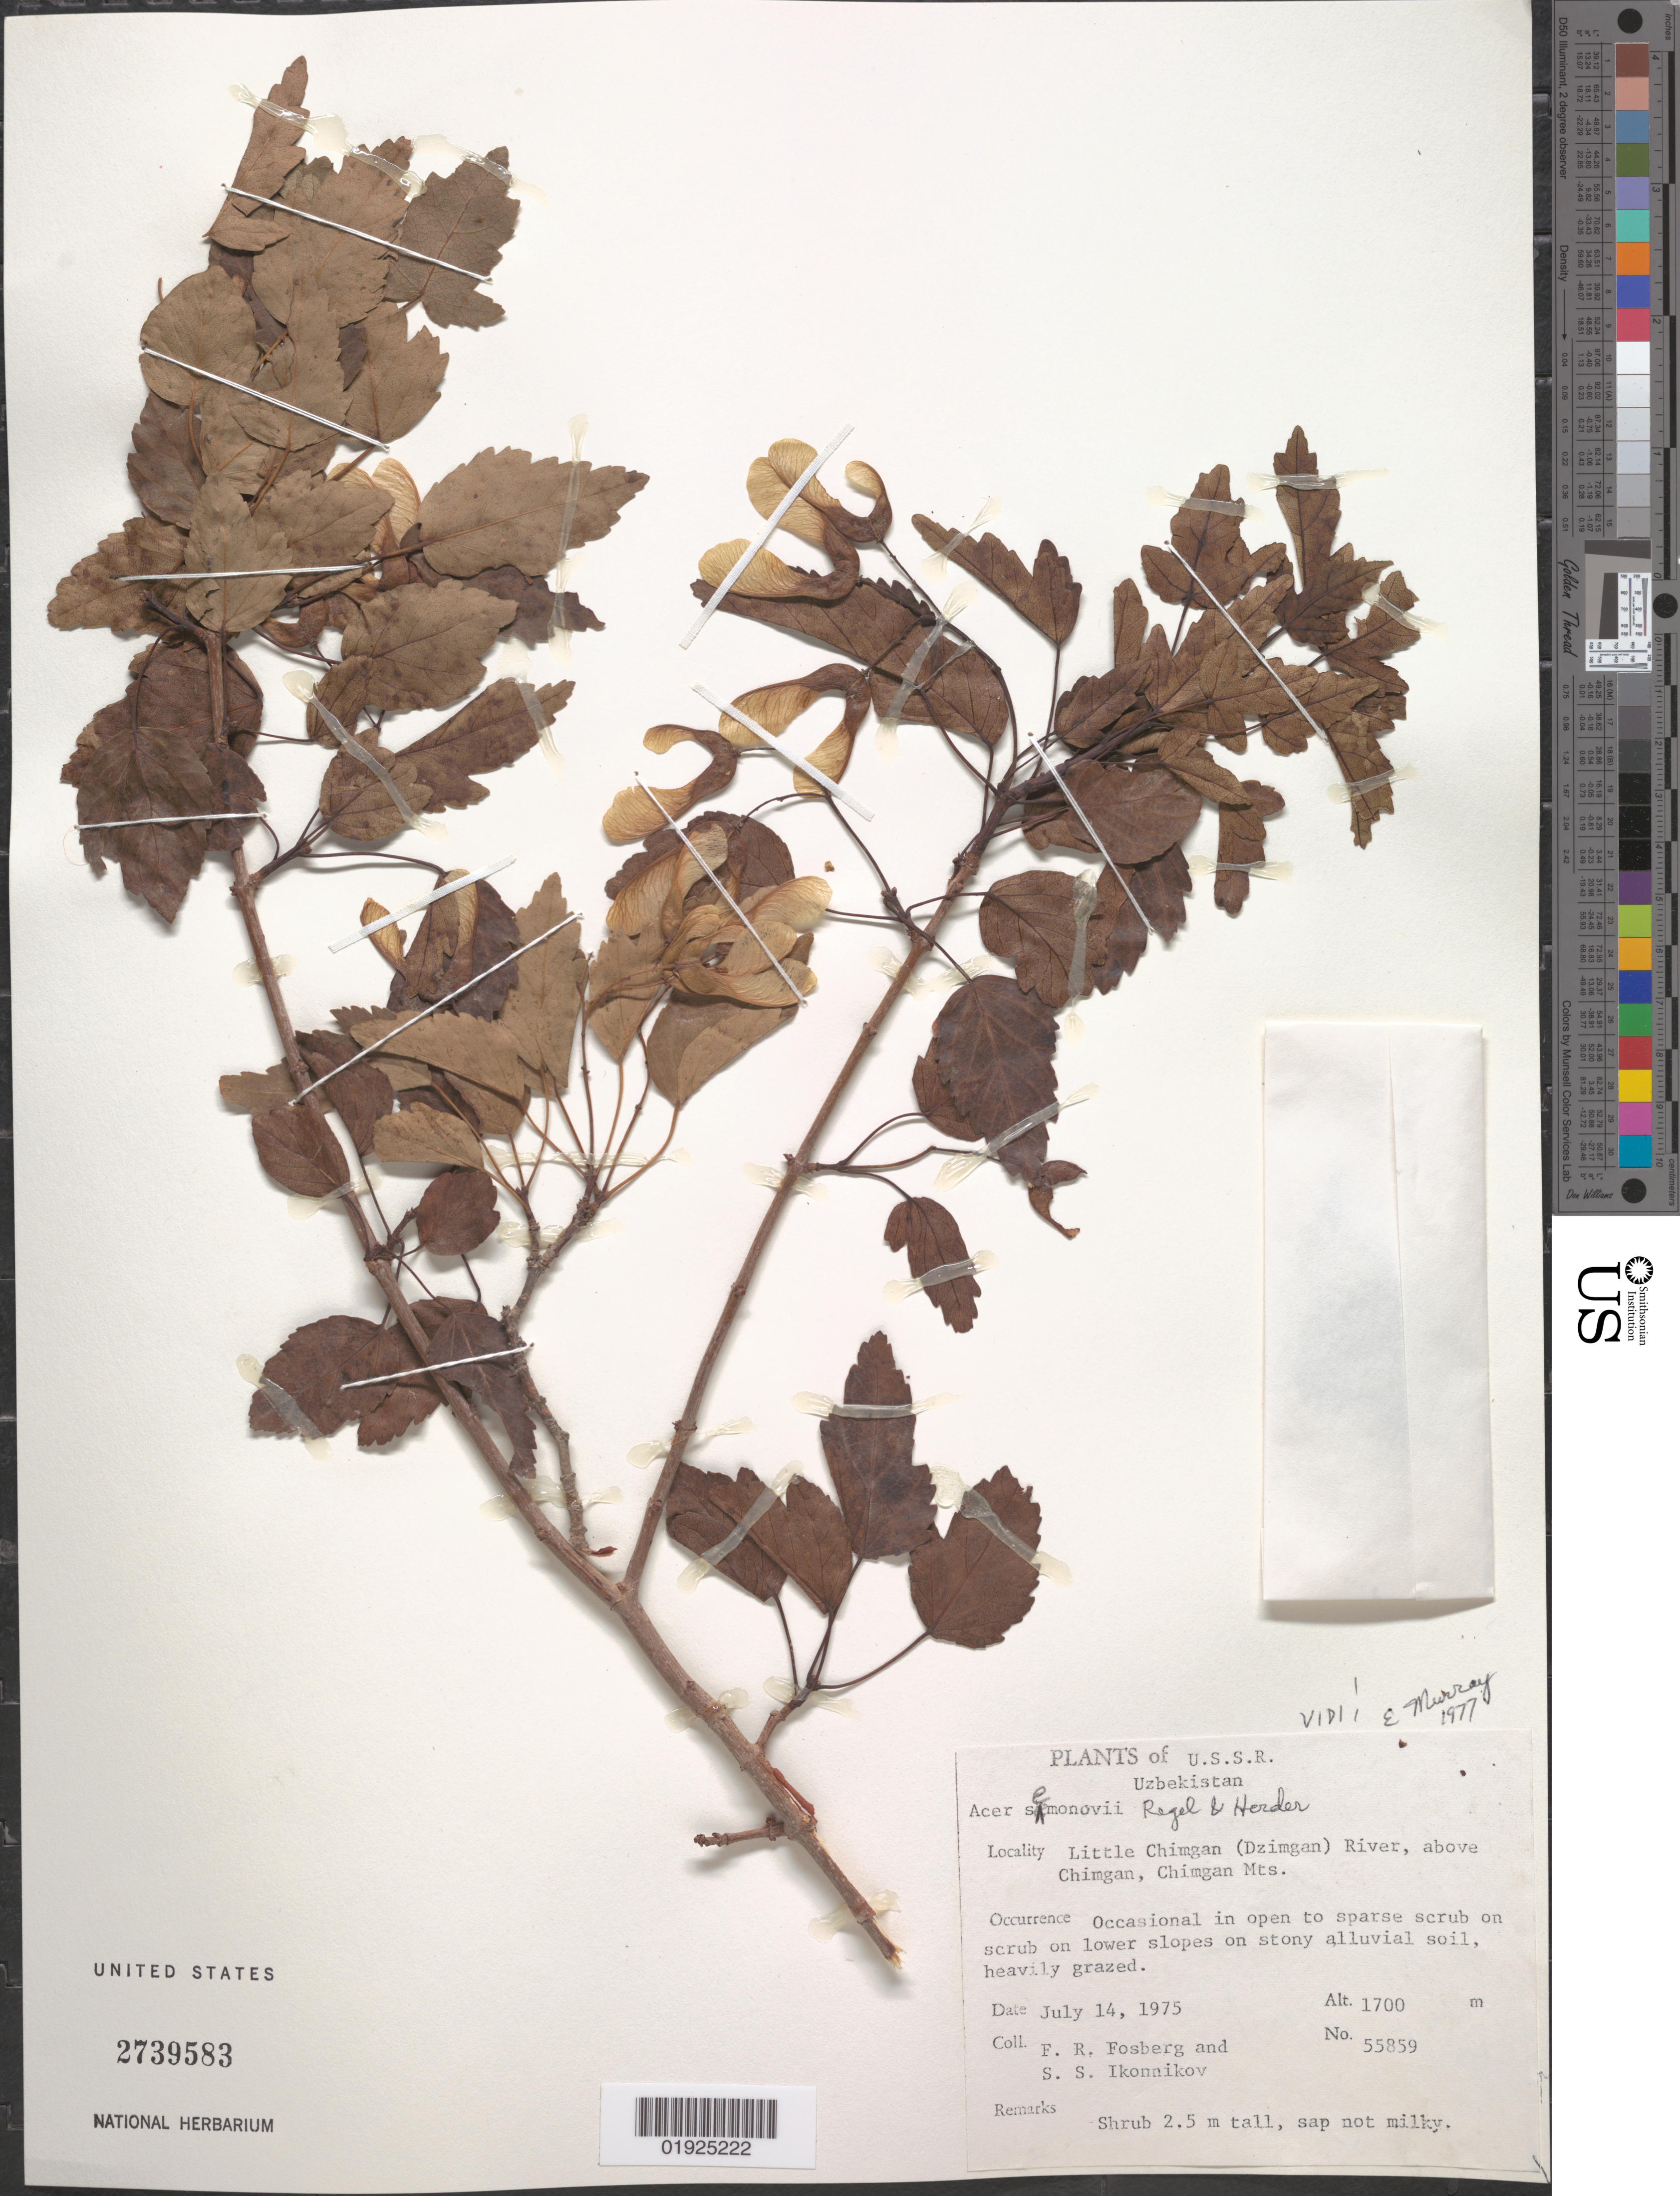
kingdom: Plantae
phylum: Tracheophyta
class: Magnoliopsida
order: Sapindales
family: Sapindaceae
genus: Acer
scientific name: Acer semenovii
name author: Regel & Herder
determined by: Murray, Edward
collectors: F. R. Fosberg & S. S. Ikonnikov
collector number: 55859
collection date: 1975-07-14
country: Uzbekistan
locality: Little Chimgan (Dzimgan) River, above Chimgan, Chimgan Mts.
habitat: Occasional in open to sparse scrub, on scrub on lower slopes on stony alluvial soil, heavily grazed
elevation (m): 1700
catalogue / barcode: US 2739583